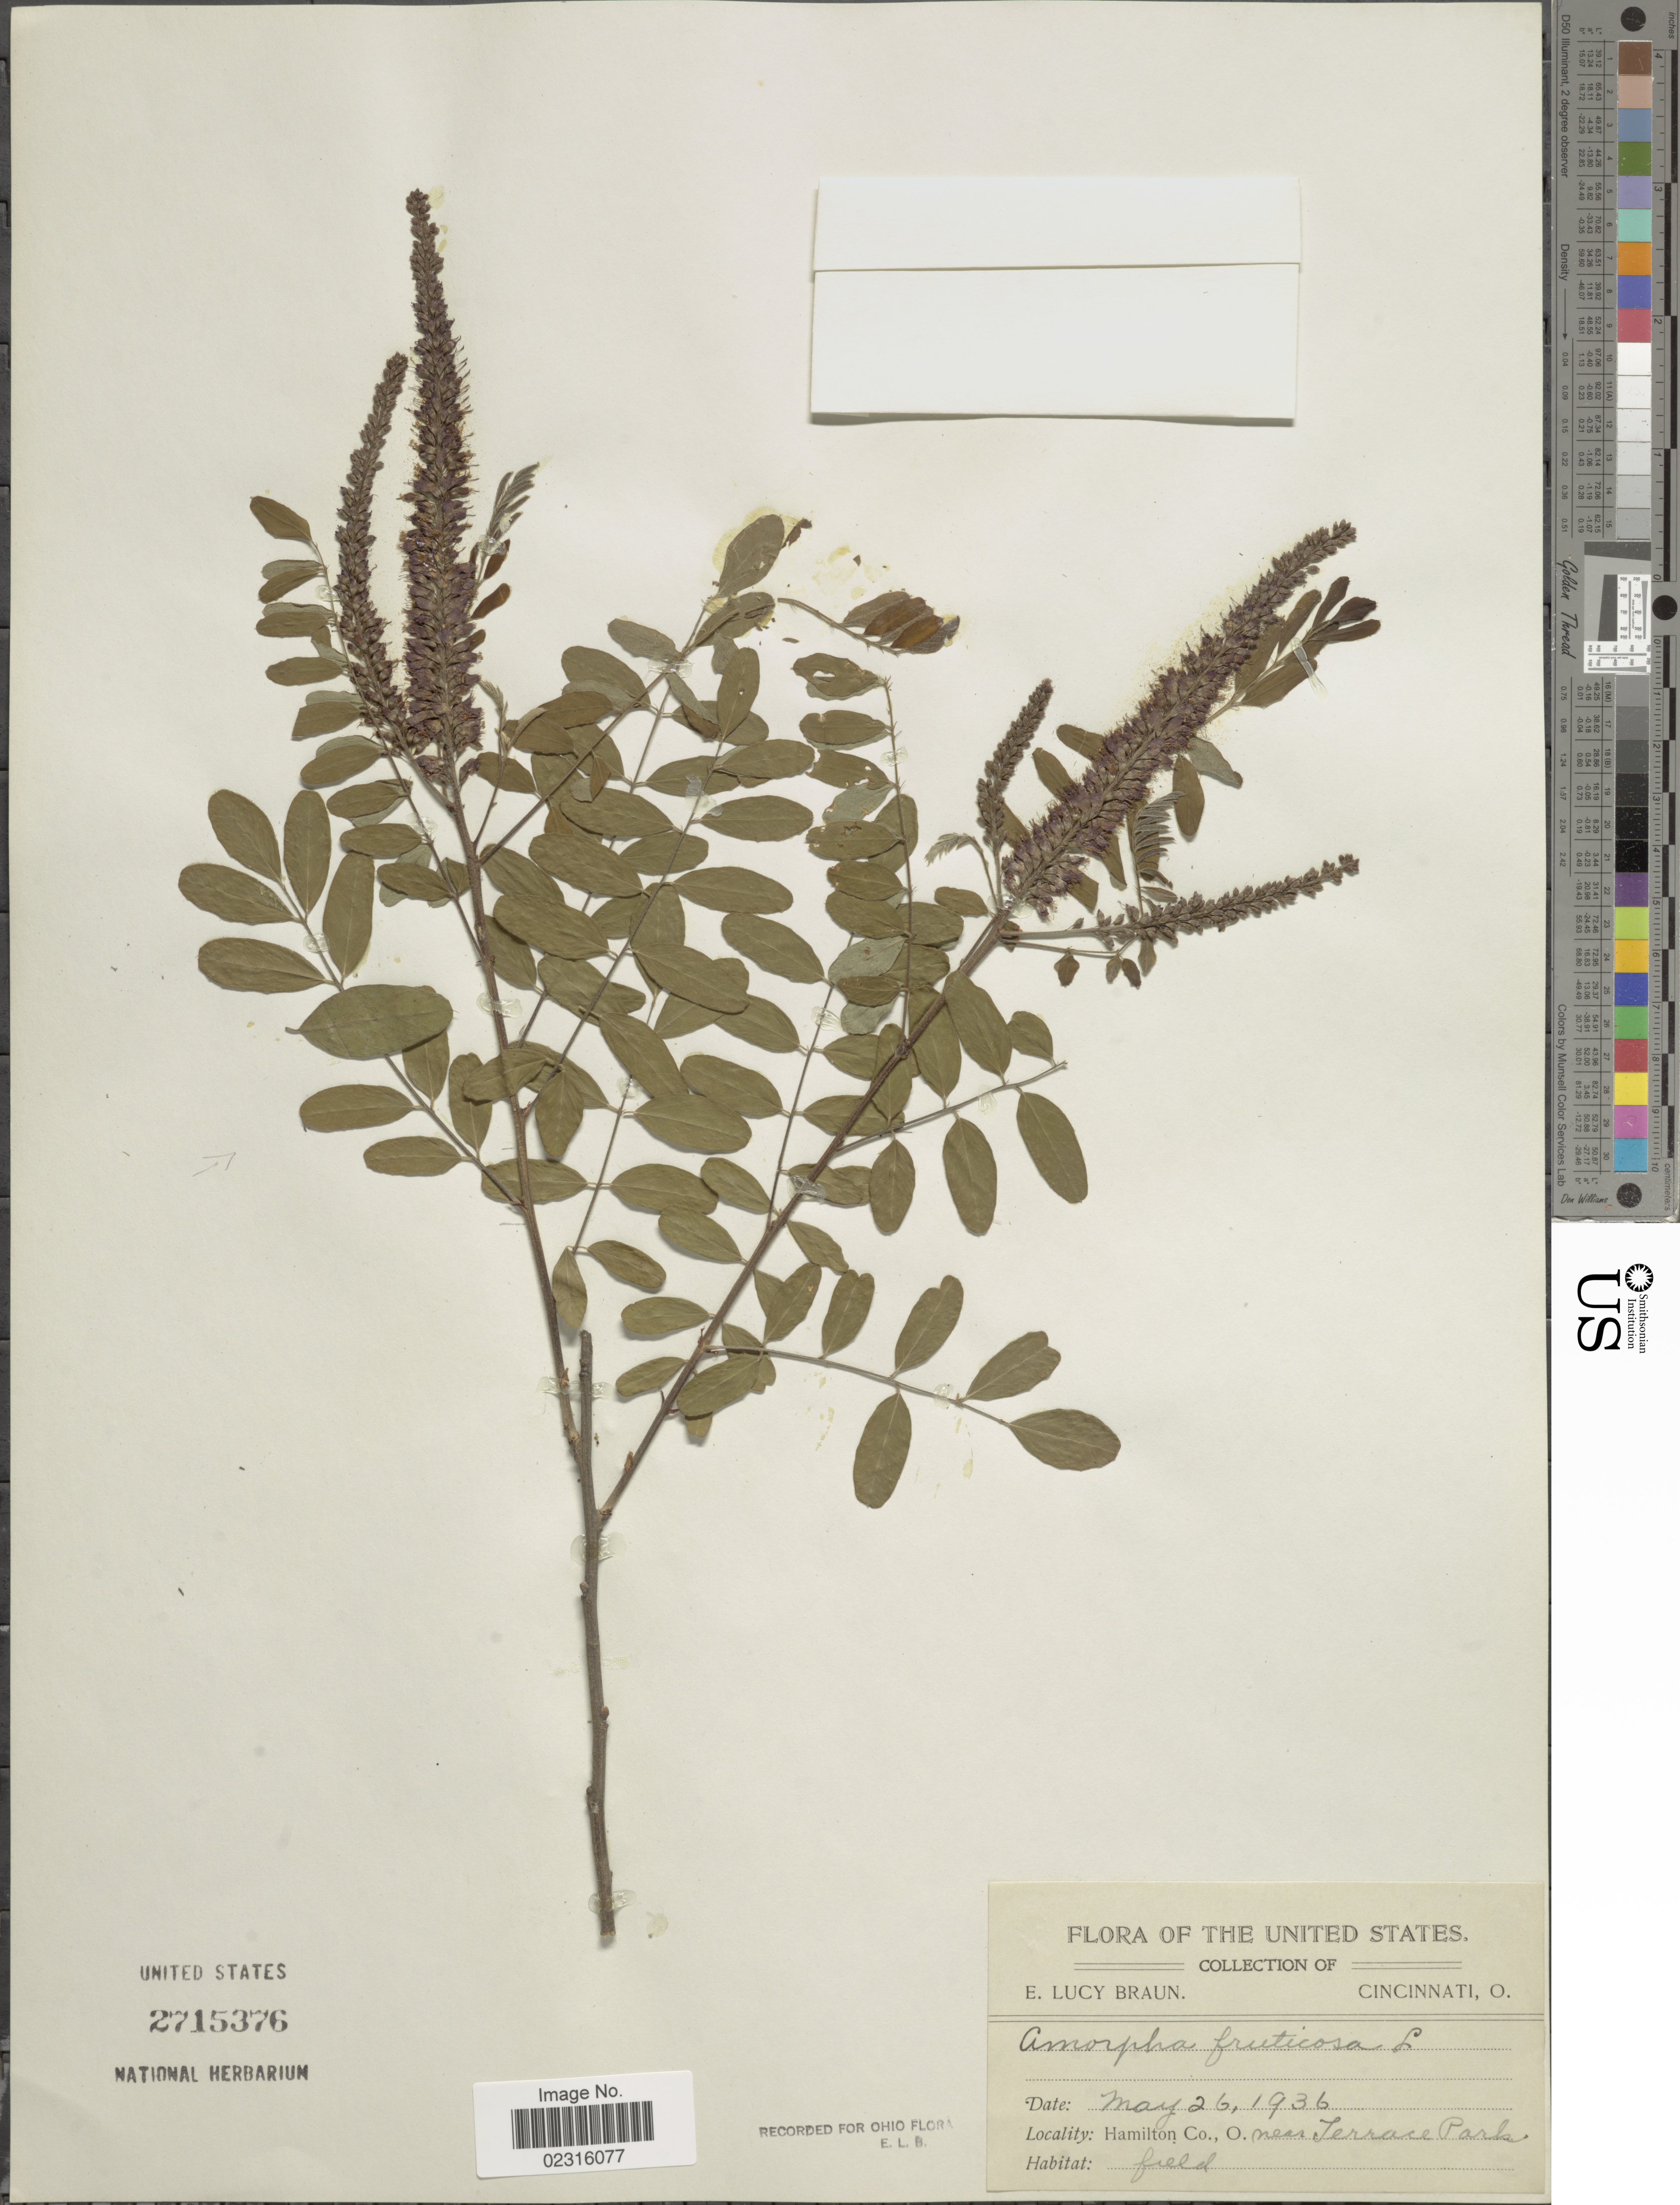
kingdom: Plantae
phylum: Tracheophyta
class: Magnoliopsida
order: Fabales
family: Fabaceae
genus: Amorpha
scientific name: Amorpha fruticosa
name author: L.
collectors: E. L. Braun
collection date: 1936-05-26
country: United States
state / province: Ohio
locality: Hamilton Co., near Terrace Park, field.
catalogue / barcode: US 2715376